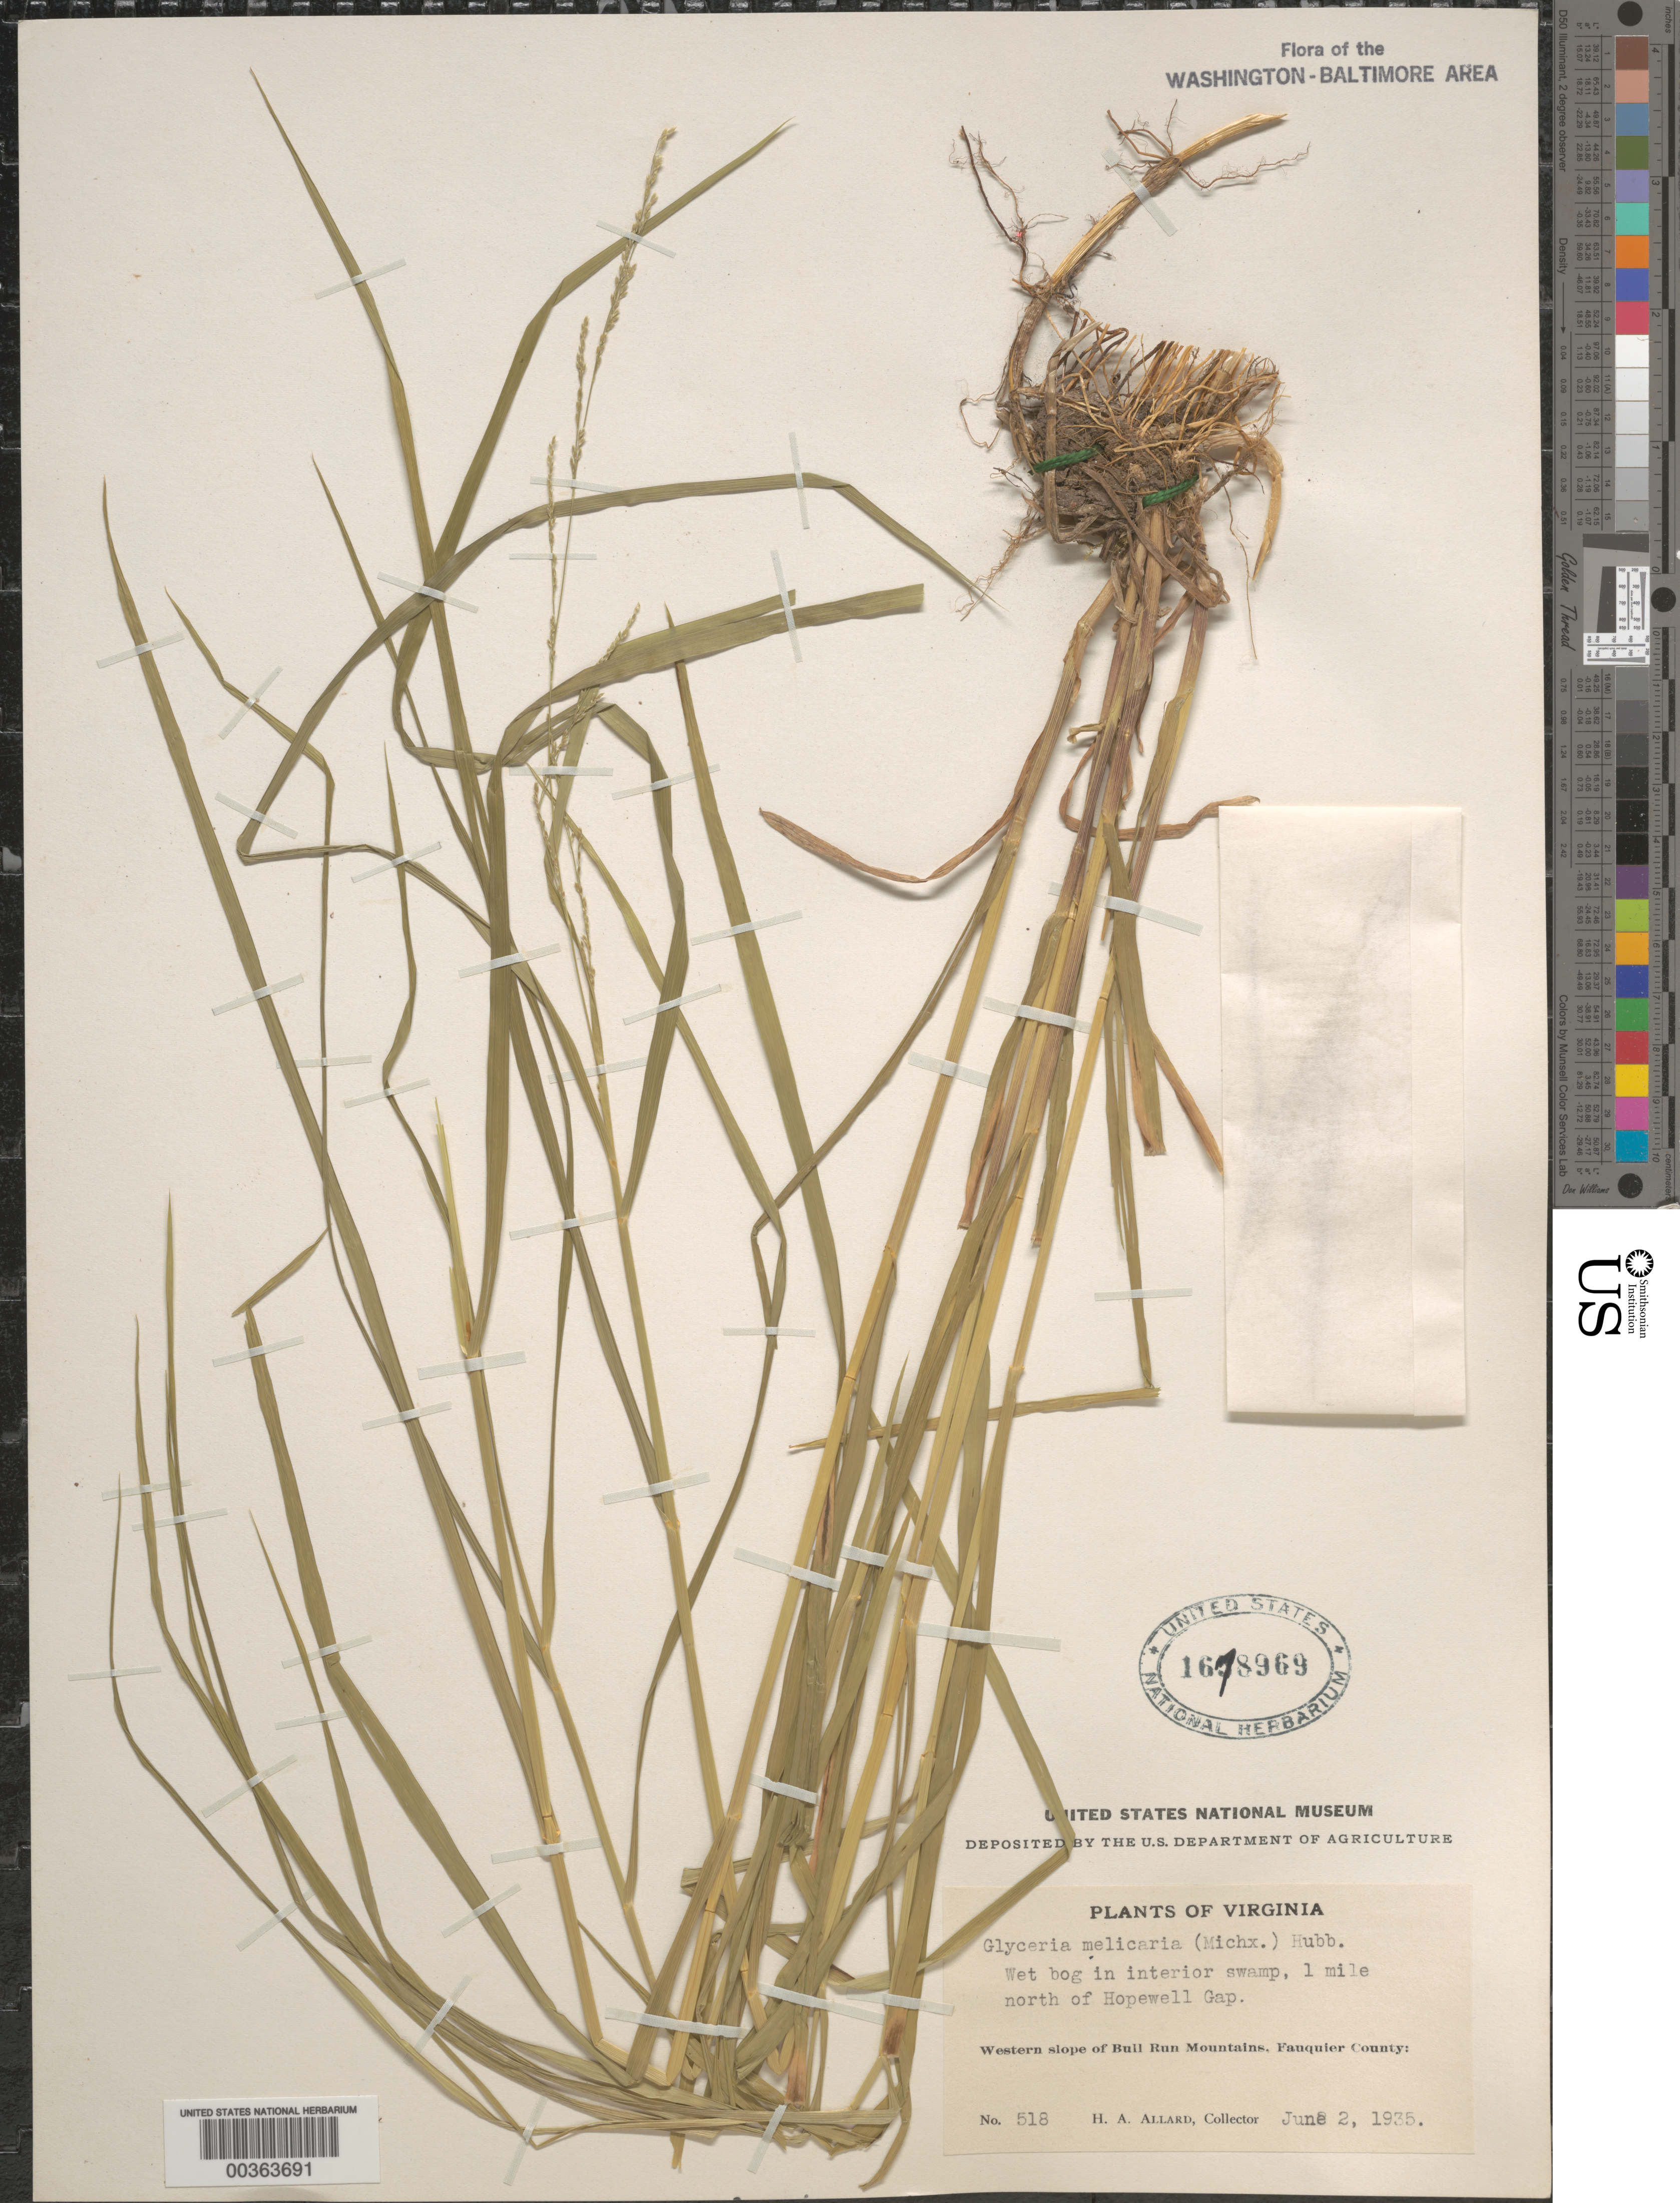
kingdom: Plantae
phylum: Tracheophyta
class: Liliopsida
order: Poales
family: Poaceae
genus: Glyceria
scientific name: Glyceria melicaria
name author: (Michx.) F.T. Hubb.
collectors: H. A. Allard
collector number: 518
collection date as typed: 02 Jun 1935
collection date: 1935-06-02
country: United States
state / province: Virginia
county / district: Fauquier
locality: N of Hopewell Gap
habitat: Wet bog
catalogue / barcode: US 1678969